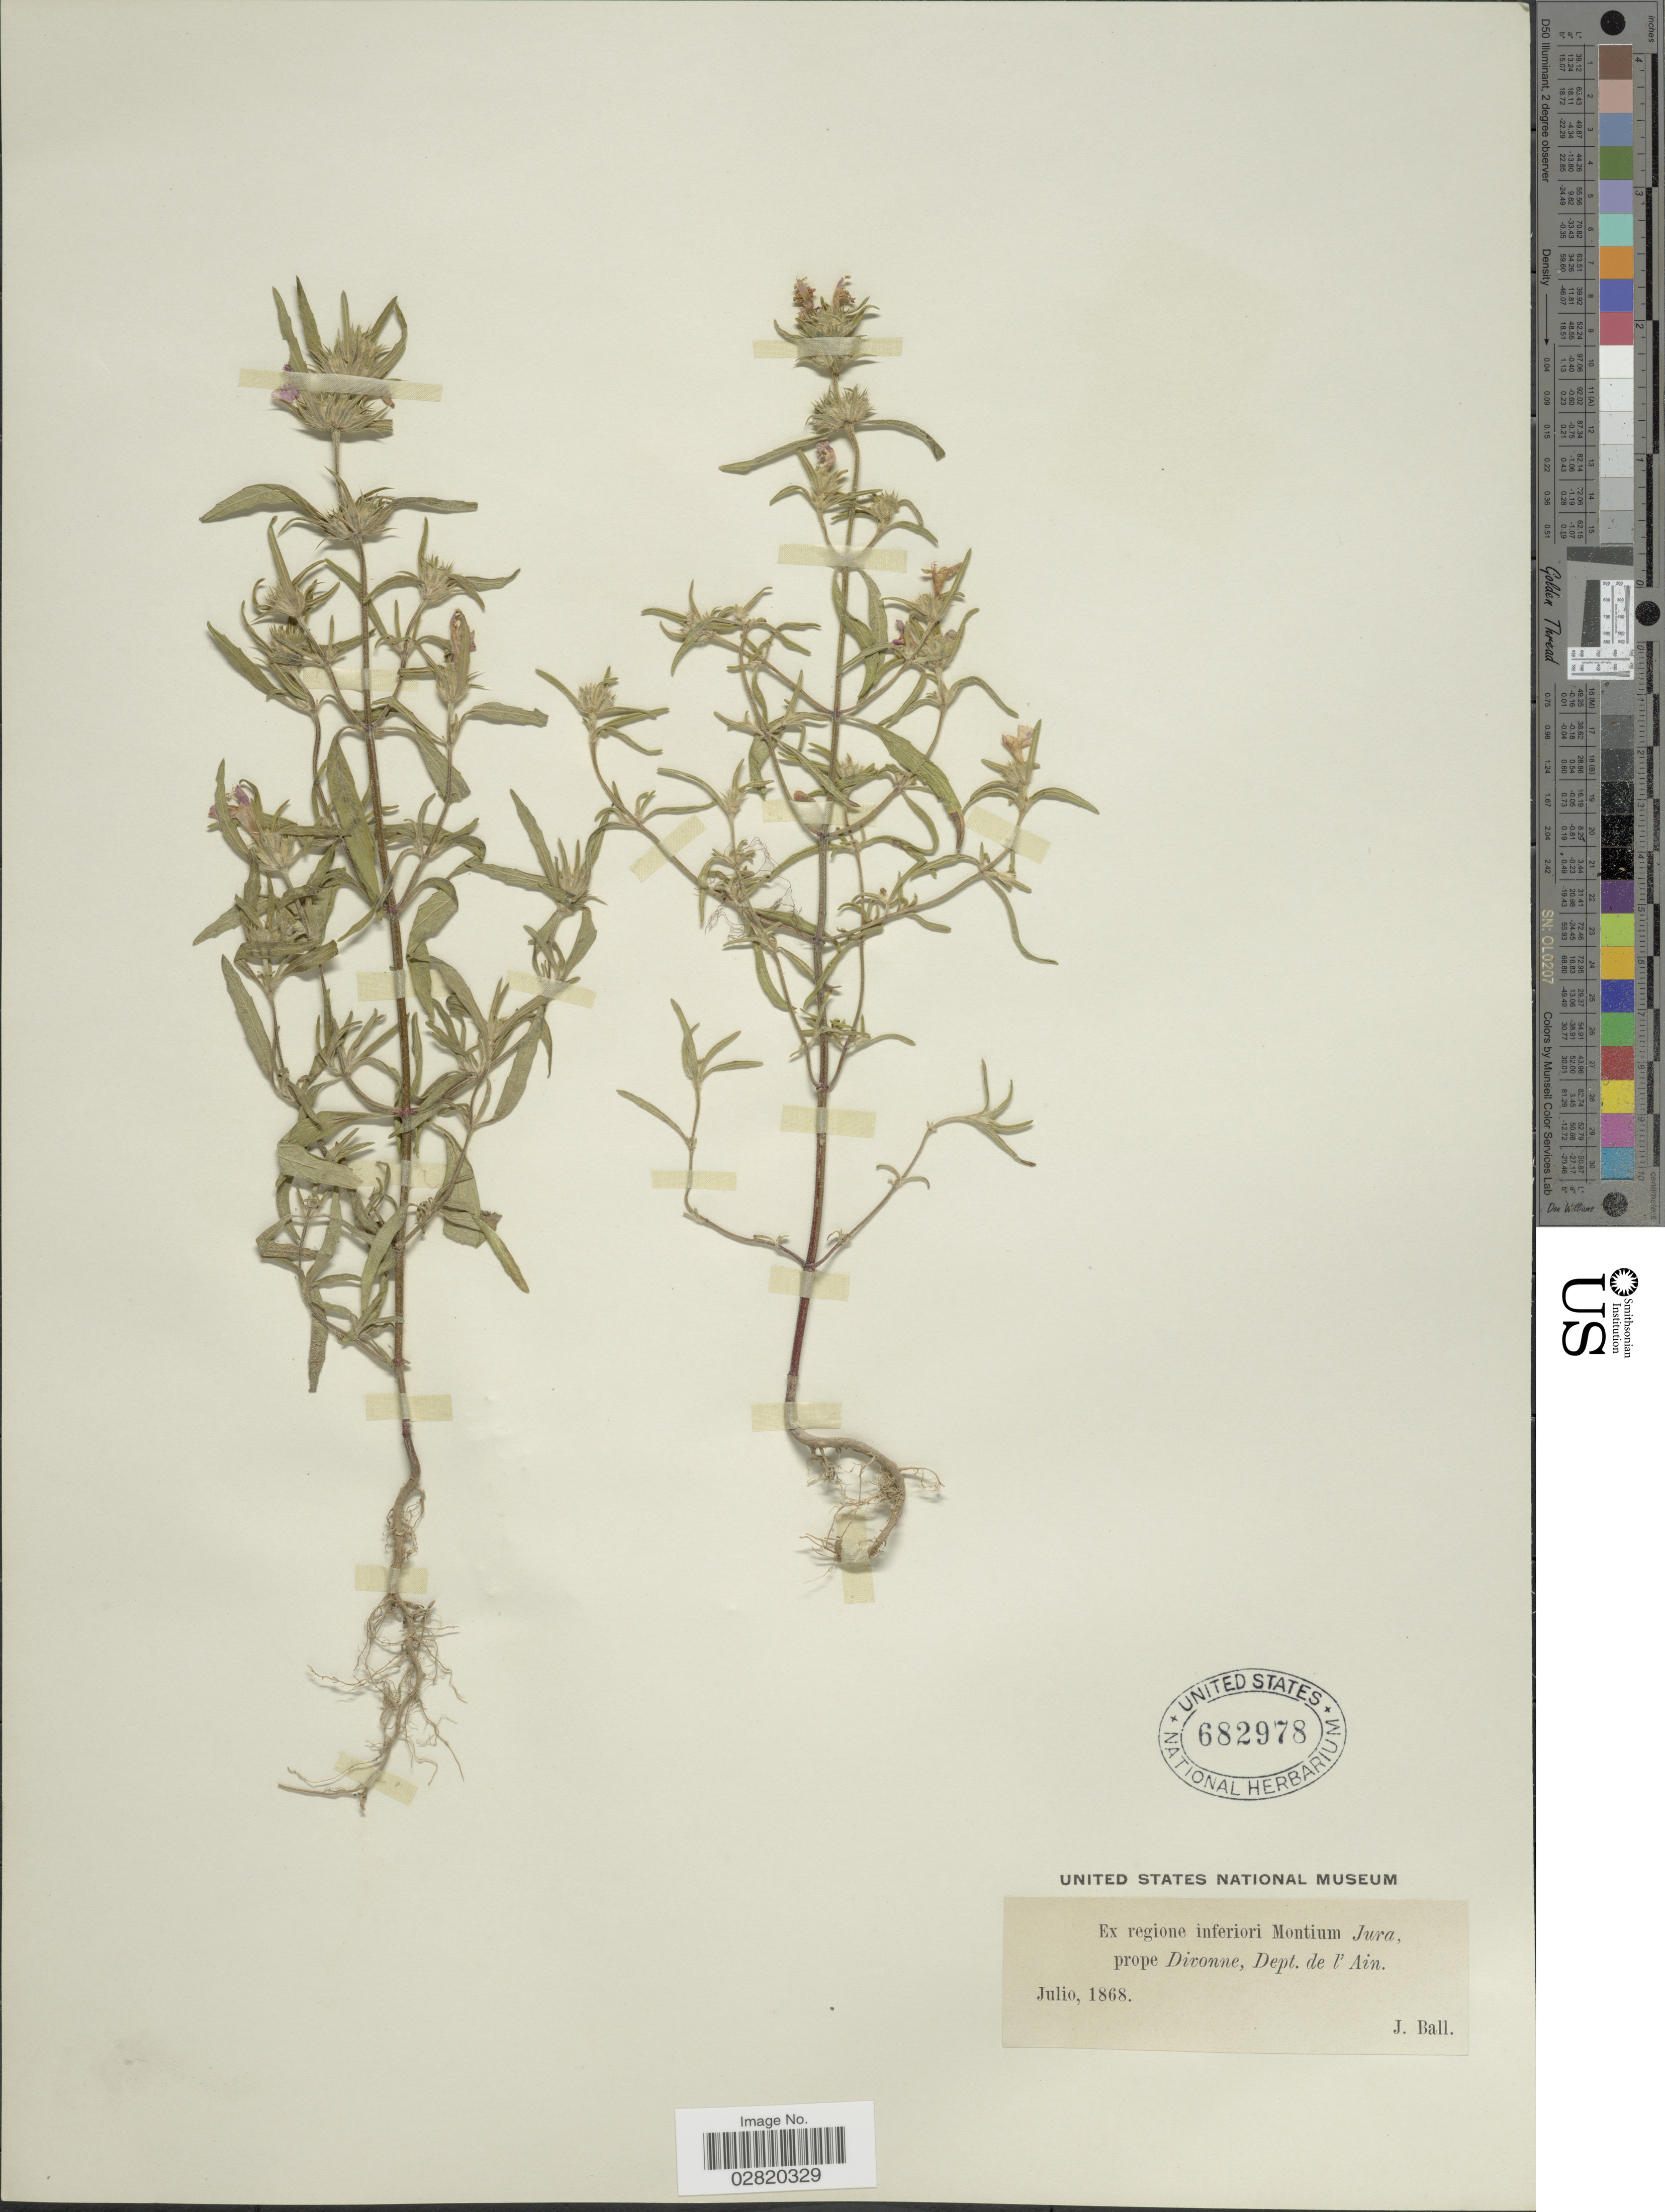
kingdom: Plantae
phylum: Tracheophyta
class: Magnoliopsida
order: Lamiales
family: Lamiaceae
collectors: J. Ball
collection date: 1868-07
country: France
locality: Ex regione inferiori Montium Jura, prope Divonne, Dept. de l' Ain.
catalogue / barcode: US 682978